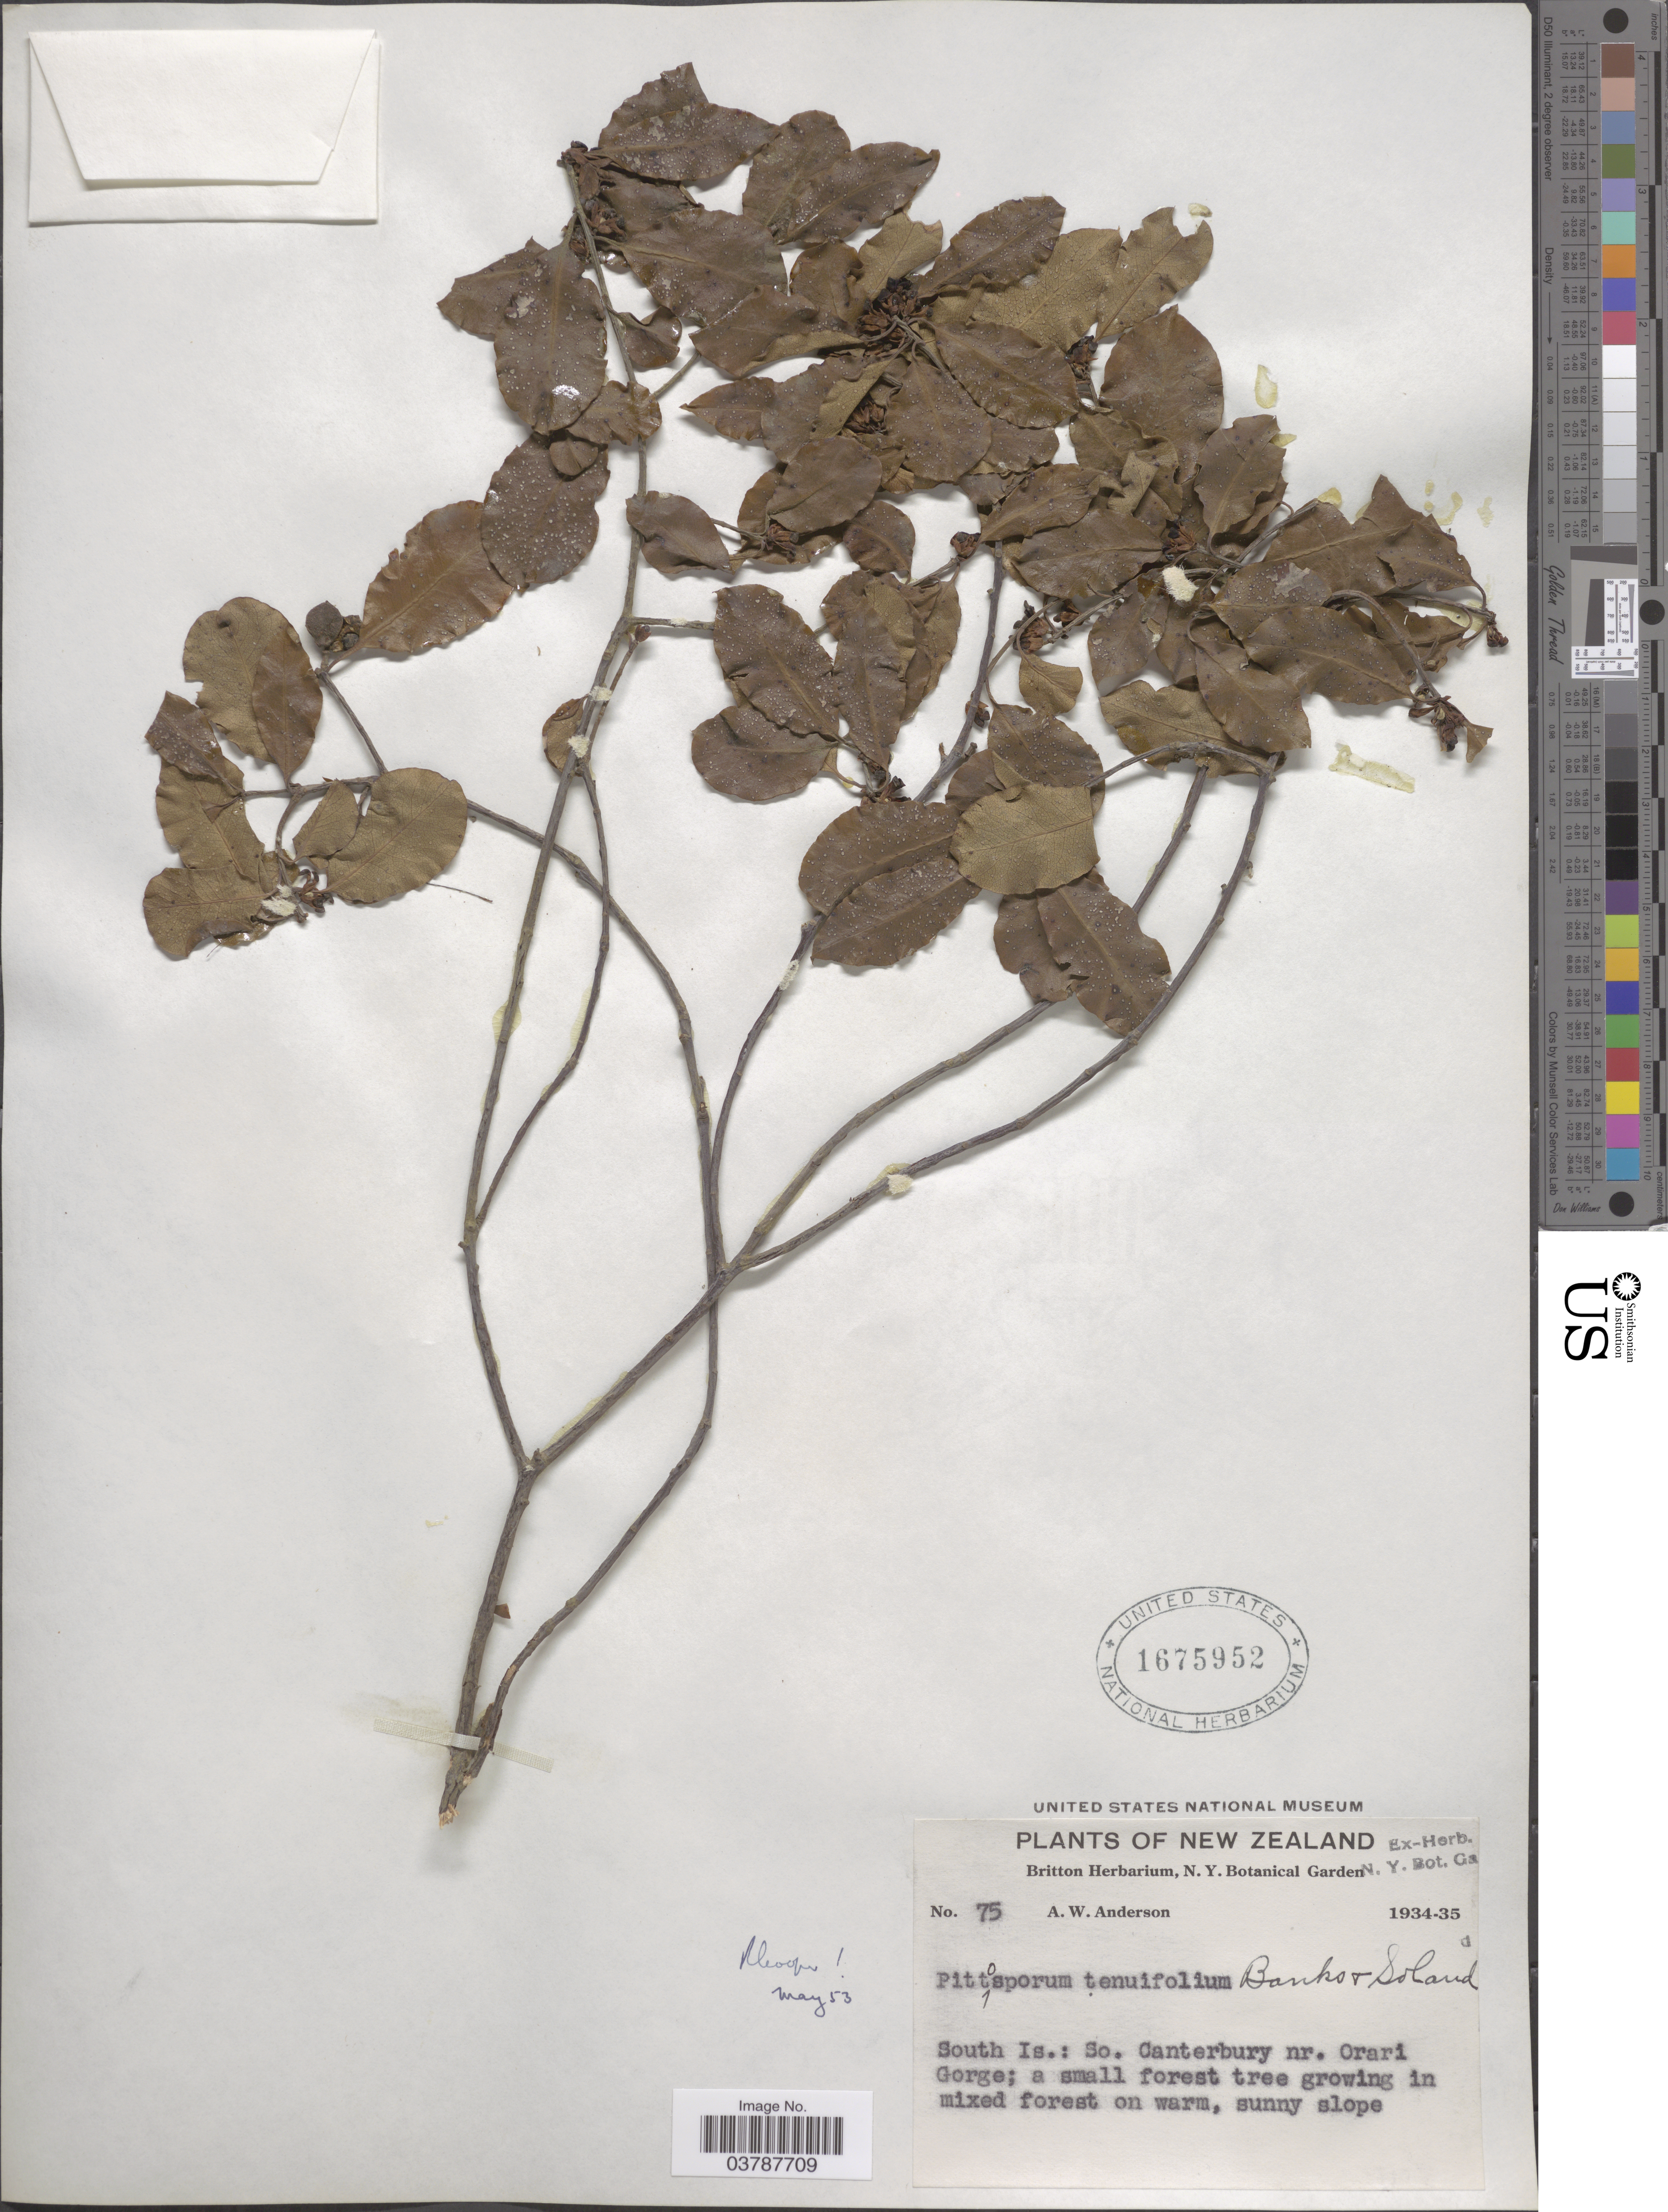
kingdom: Plantae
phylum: Tracheophyta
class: Magnoliopsida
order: Apiales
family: Pittosporaceae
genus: Pittosporum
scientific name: Pittosporum tenuifolium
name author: Gaertn.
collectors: A. W. Anderson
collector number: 75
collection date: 1934/1935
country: New Zealand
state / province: Canterbury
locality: South Is.: So. Canterbury nr. Orari Gorge.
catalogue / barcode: US 1675952